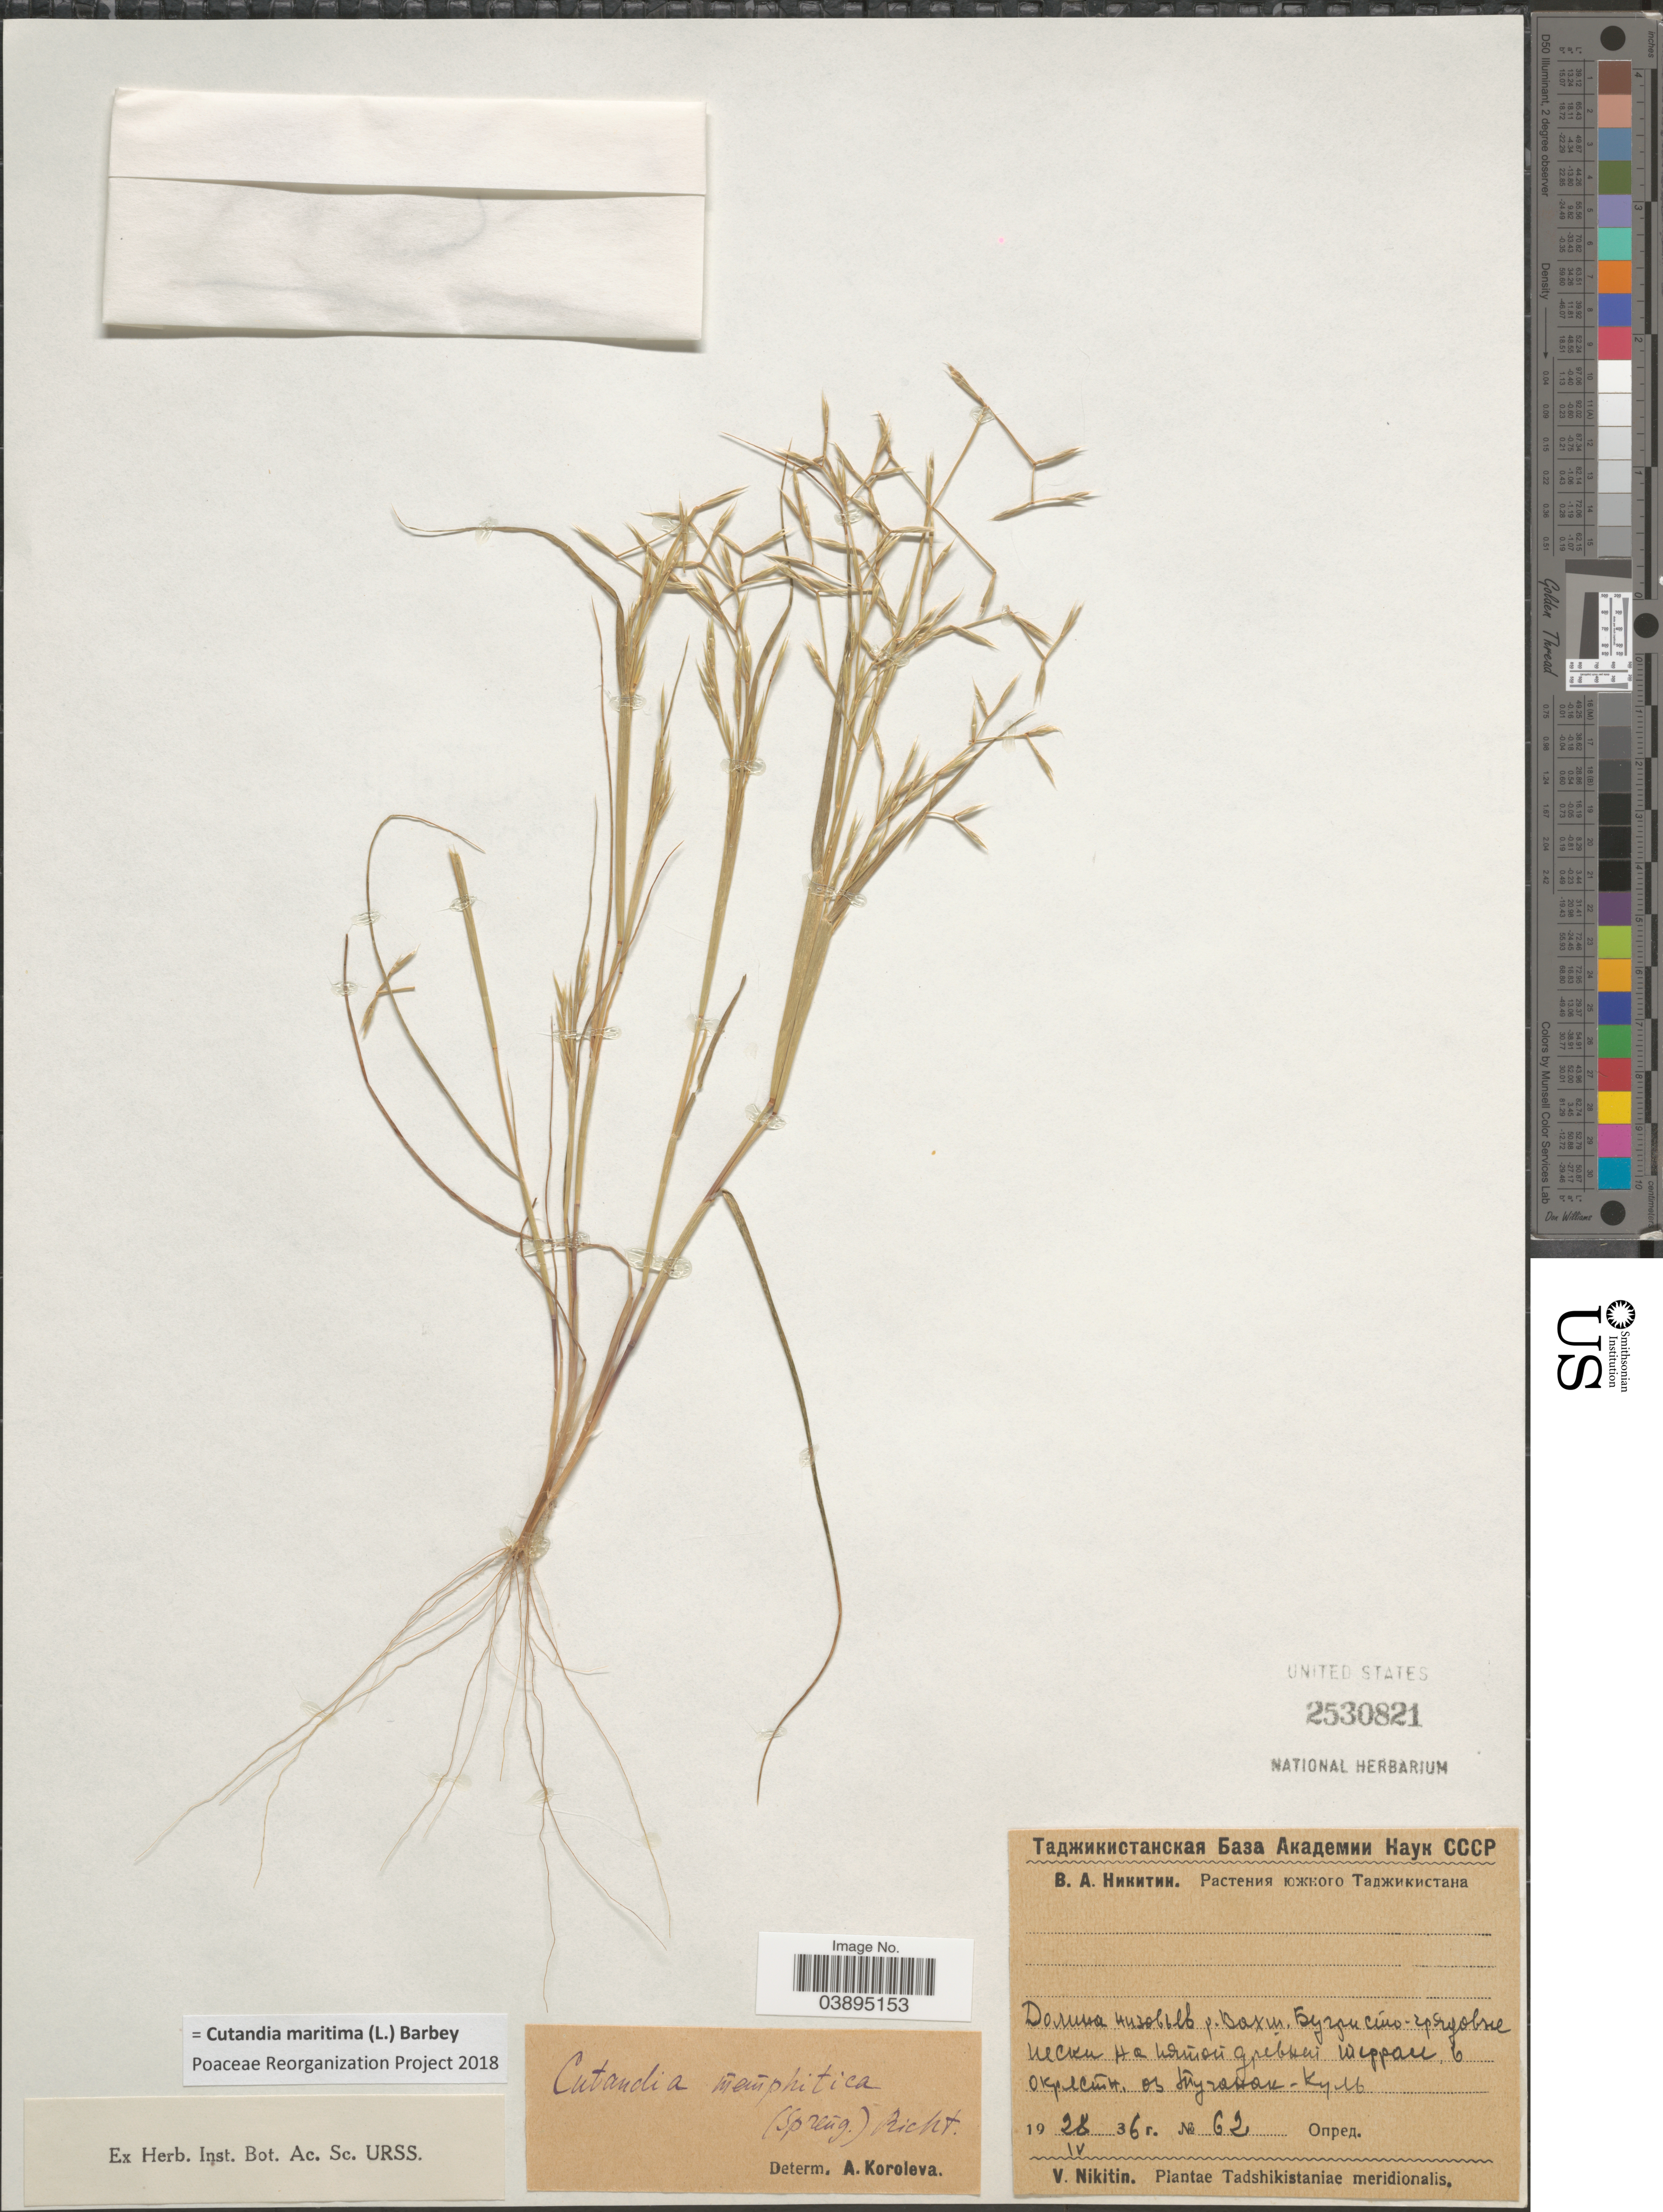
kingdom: Plantae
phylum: Tracheophyta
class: Liliopsida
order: Poales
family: Poaceae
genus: Cutandia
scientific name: Cutandia maritima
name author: (L.) Barbey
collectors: V. A. Nikitin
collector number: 62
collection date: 1936-04-28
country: Tajikistan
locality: X. Tadshikistaniae meridionalis.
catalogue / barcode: US 2530821